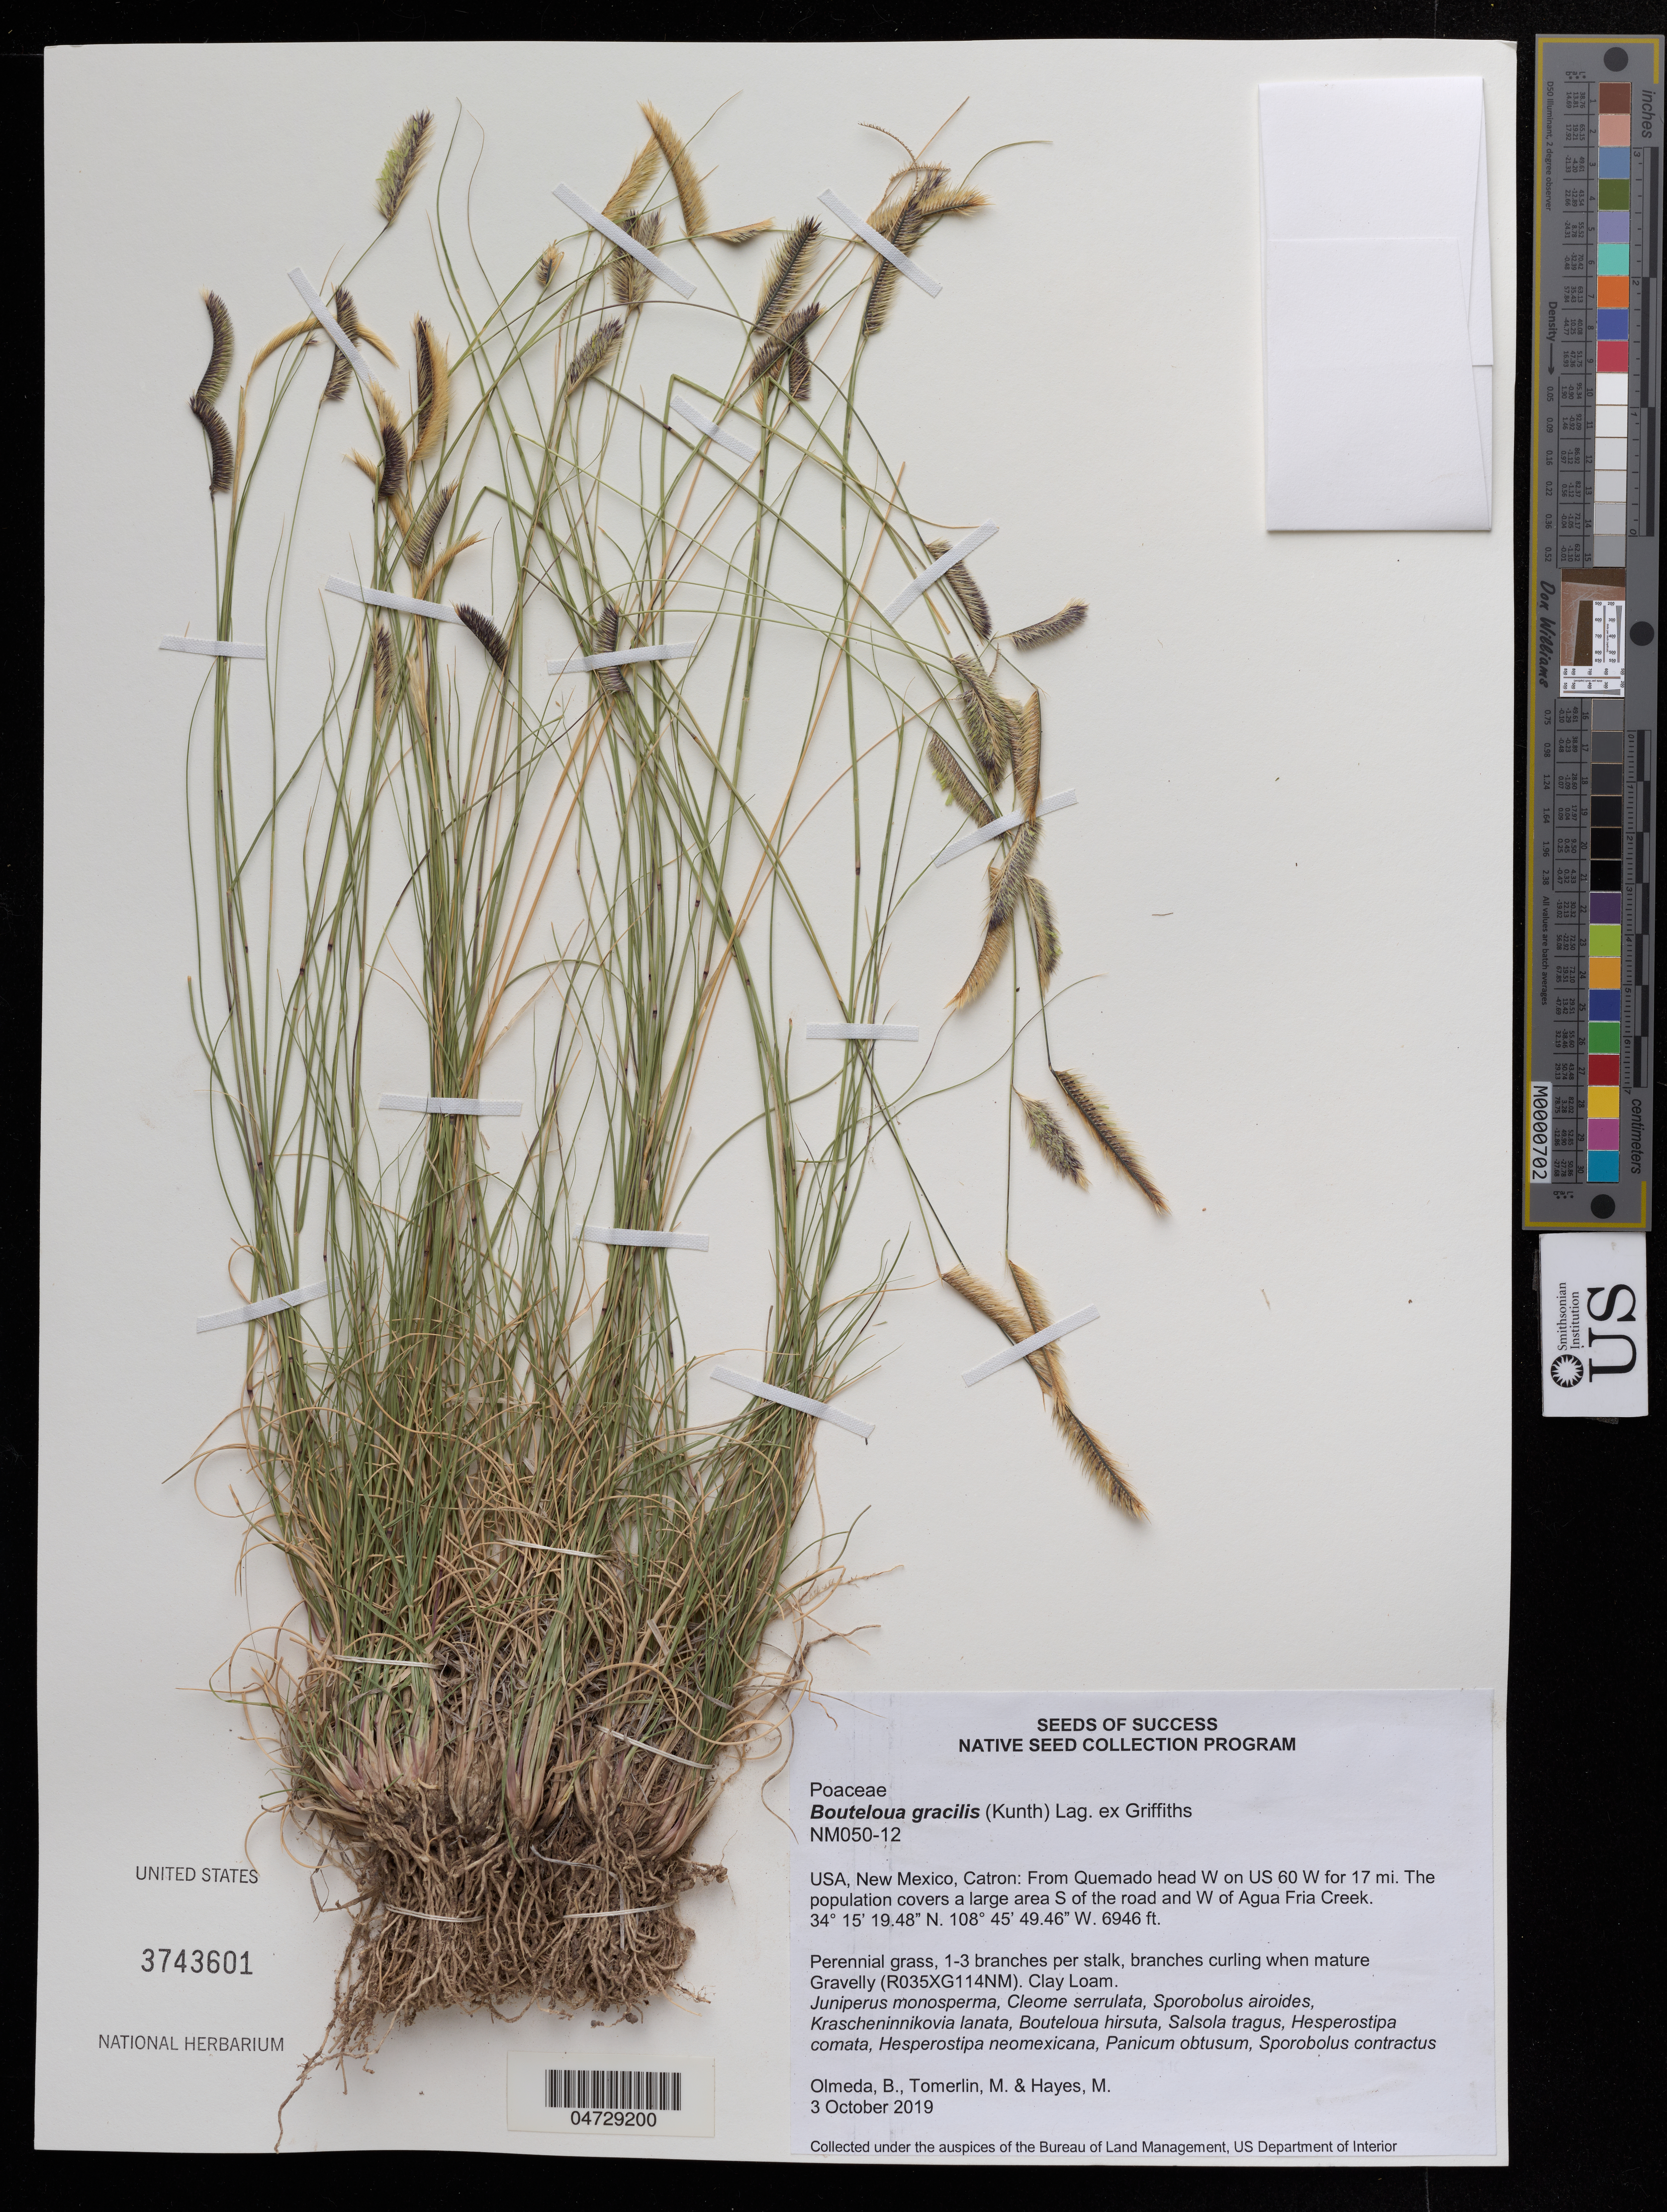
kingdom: Plantae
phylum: Tracheophyta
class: Liliopsida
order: Poales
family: Poaceae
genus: Bouteloua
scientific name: Bouteloua gracilis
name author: (Kunth) Lag. ex Griffiths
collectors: B. Olmeda, M. Tomerlin & M. Hayes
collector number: NM050-12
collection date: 2019-10-03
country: United States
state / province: New Mexico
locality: Catron: From Quemado head W on US 60 W for 17 mi. The population covers a large area S of the road and W of Agua Fria Creek.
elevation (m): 2117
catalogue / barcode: US 3743601